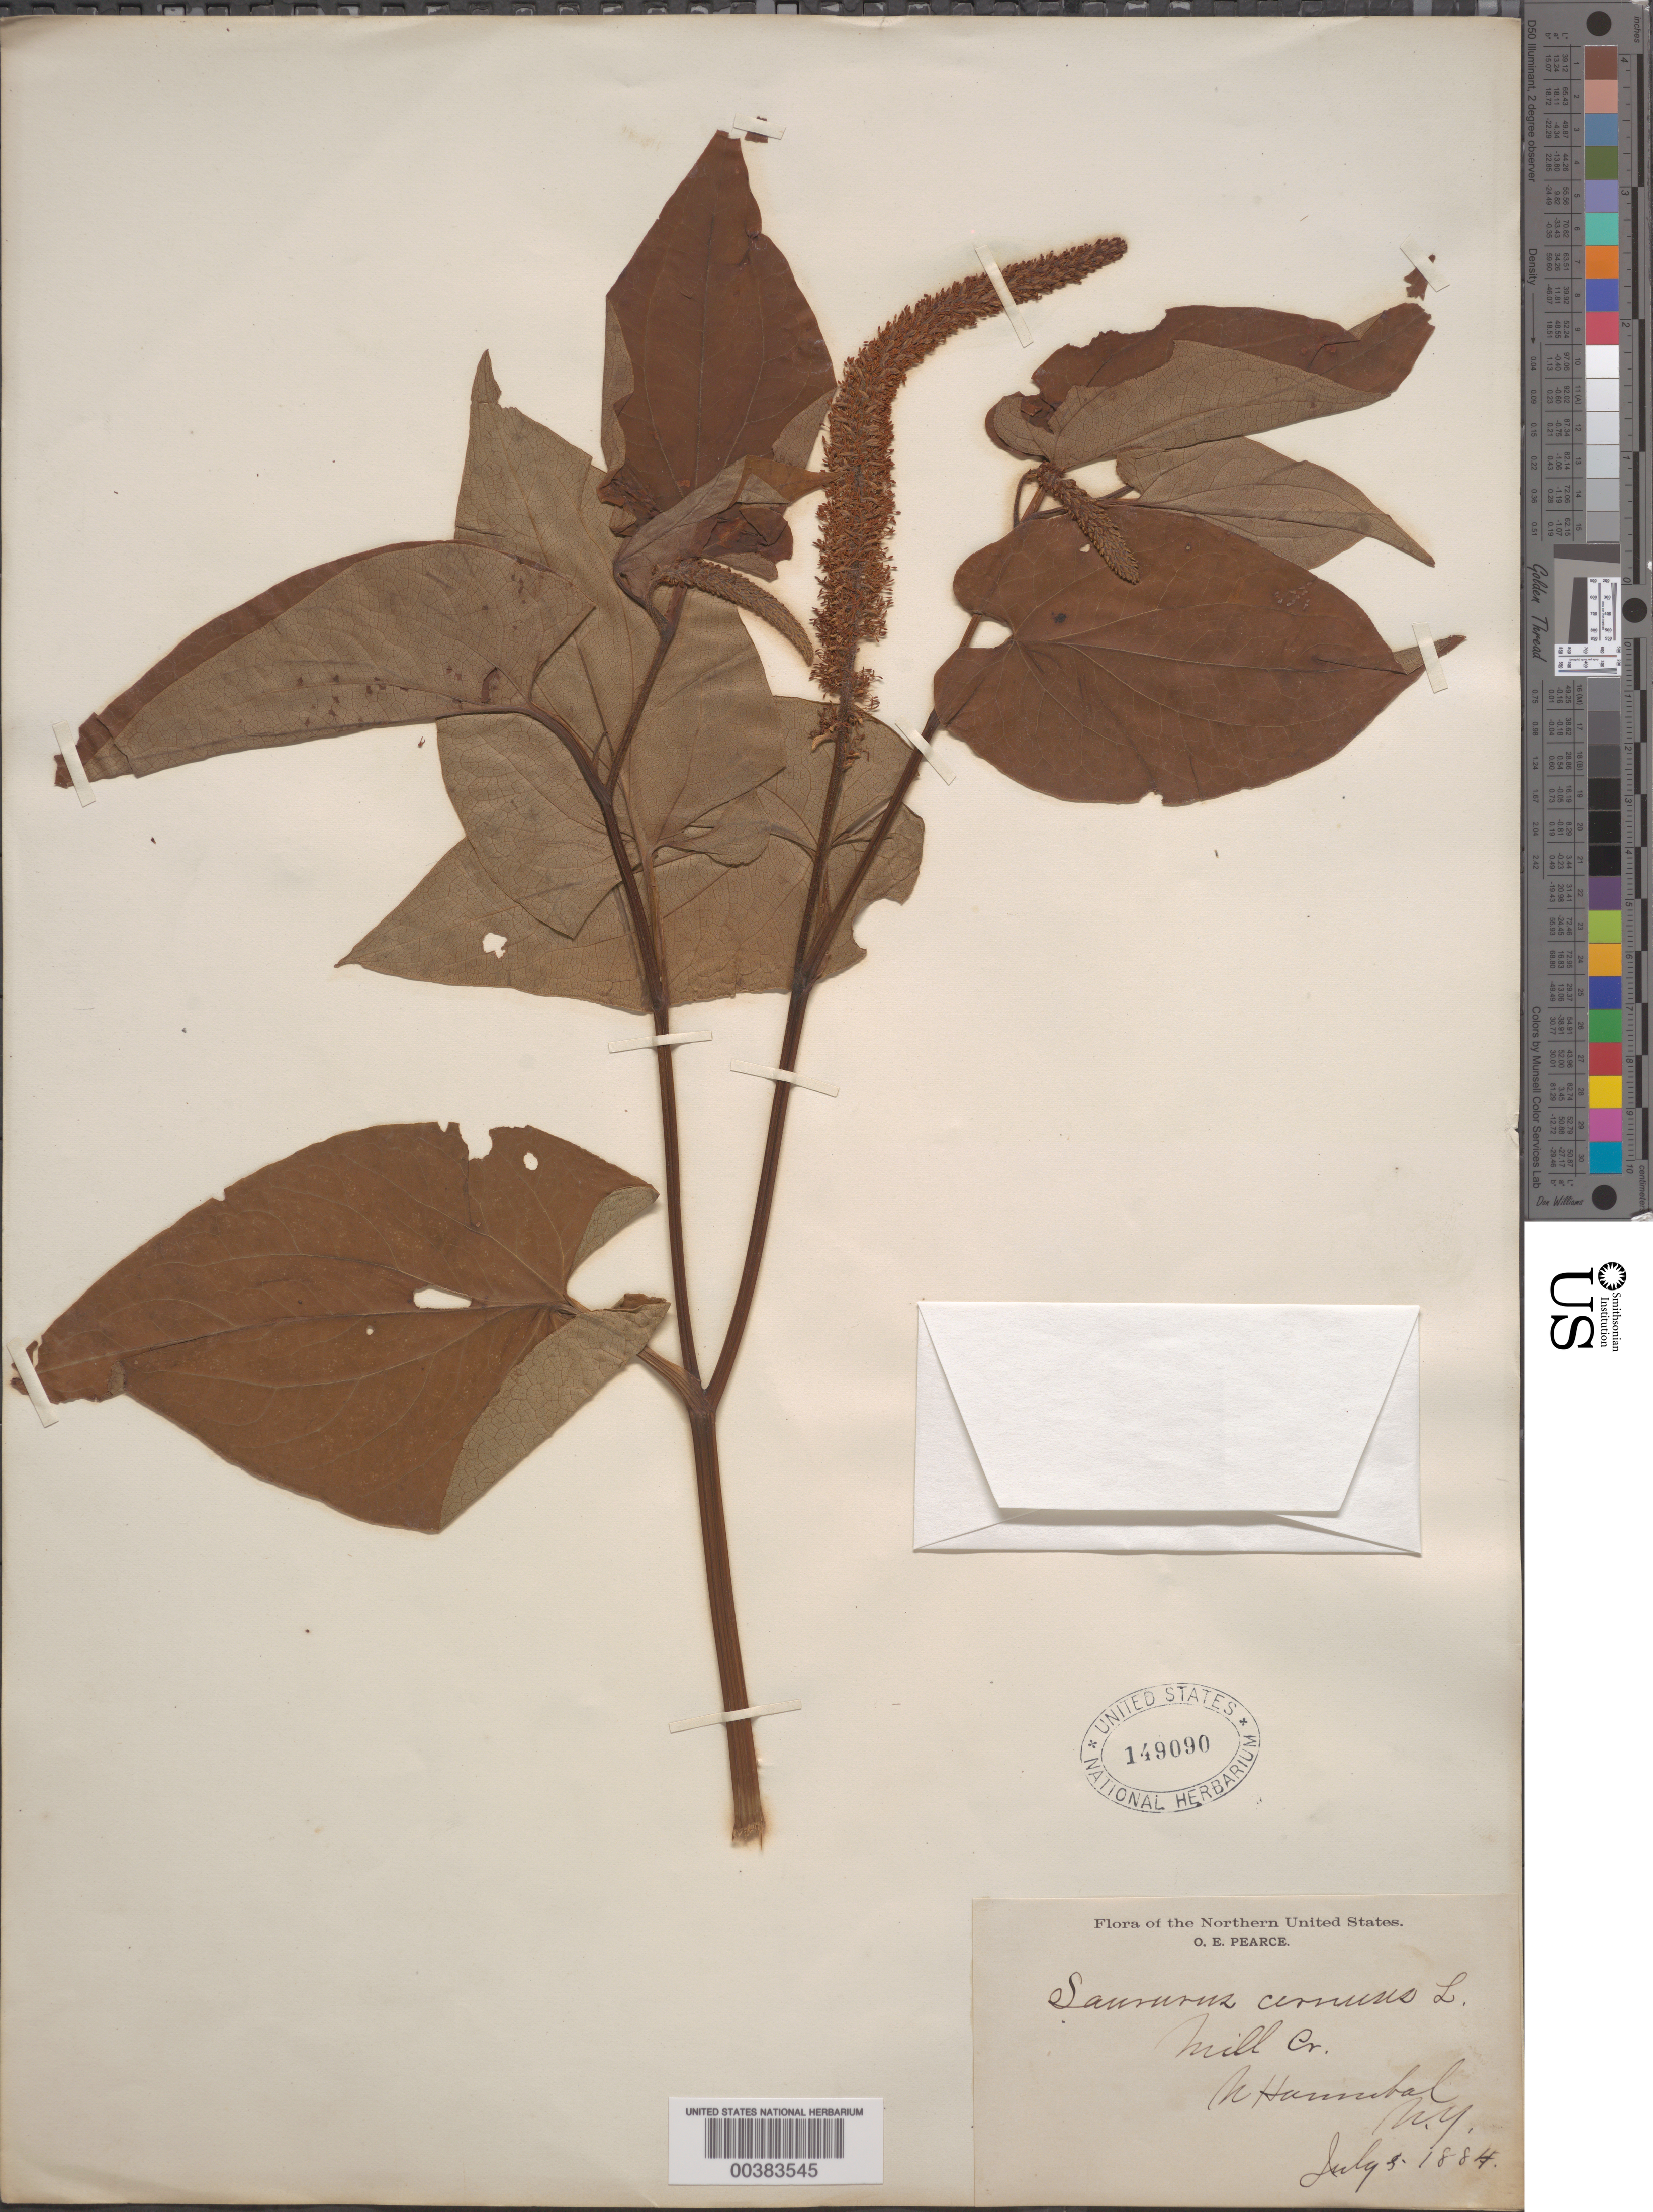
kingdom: Plantae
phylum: Tracheophyta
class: Magnoliopsida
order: Piperales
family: Saururaceae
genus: Saururus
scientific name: Saururus cernuus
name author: L.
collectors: O. E. Pearce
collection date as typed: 08 Jul 1884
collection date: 1884-07-08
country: United States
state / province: New York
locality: Mill creek, hannibal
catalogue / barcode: US 149090